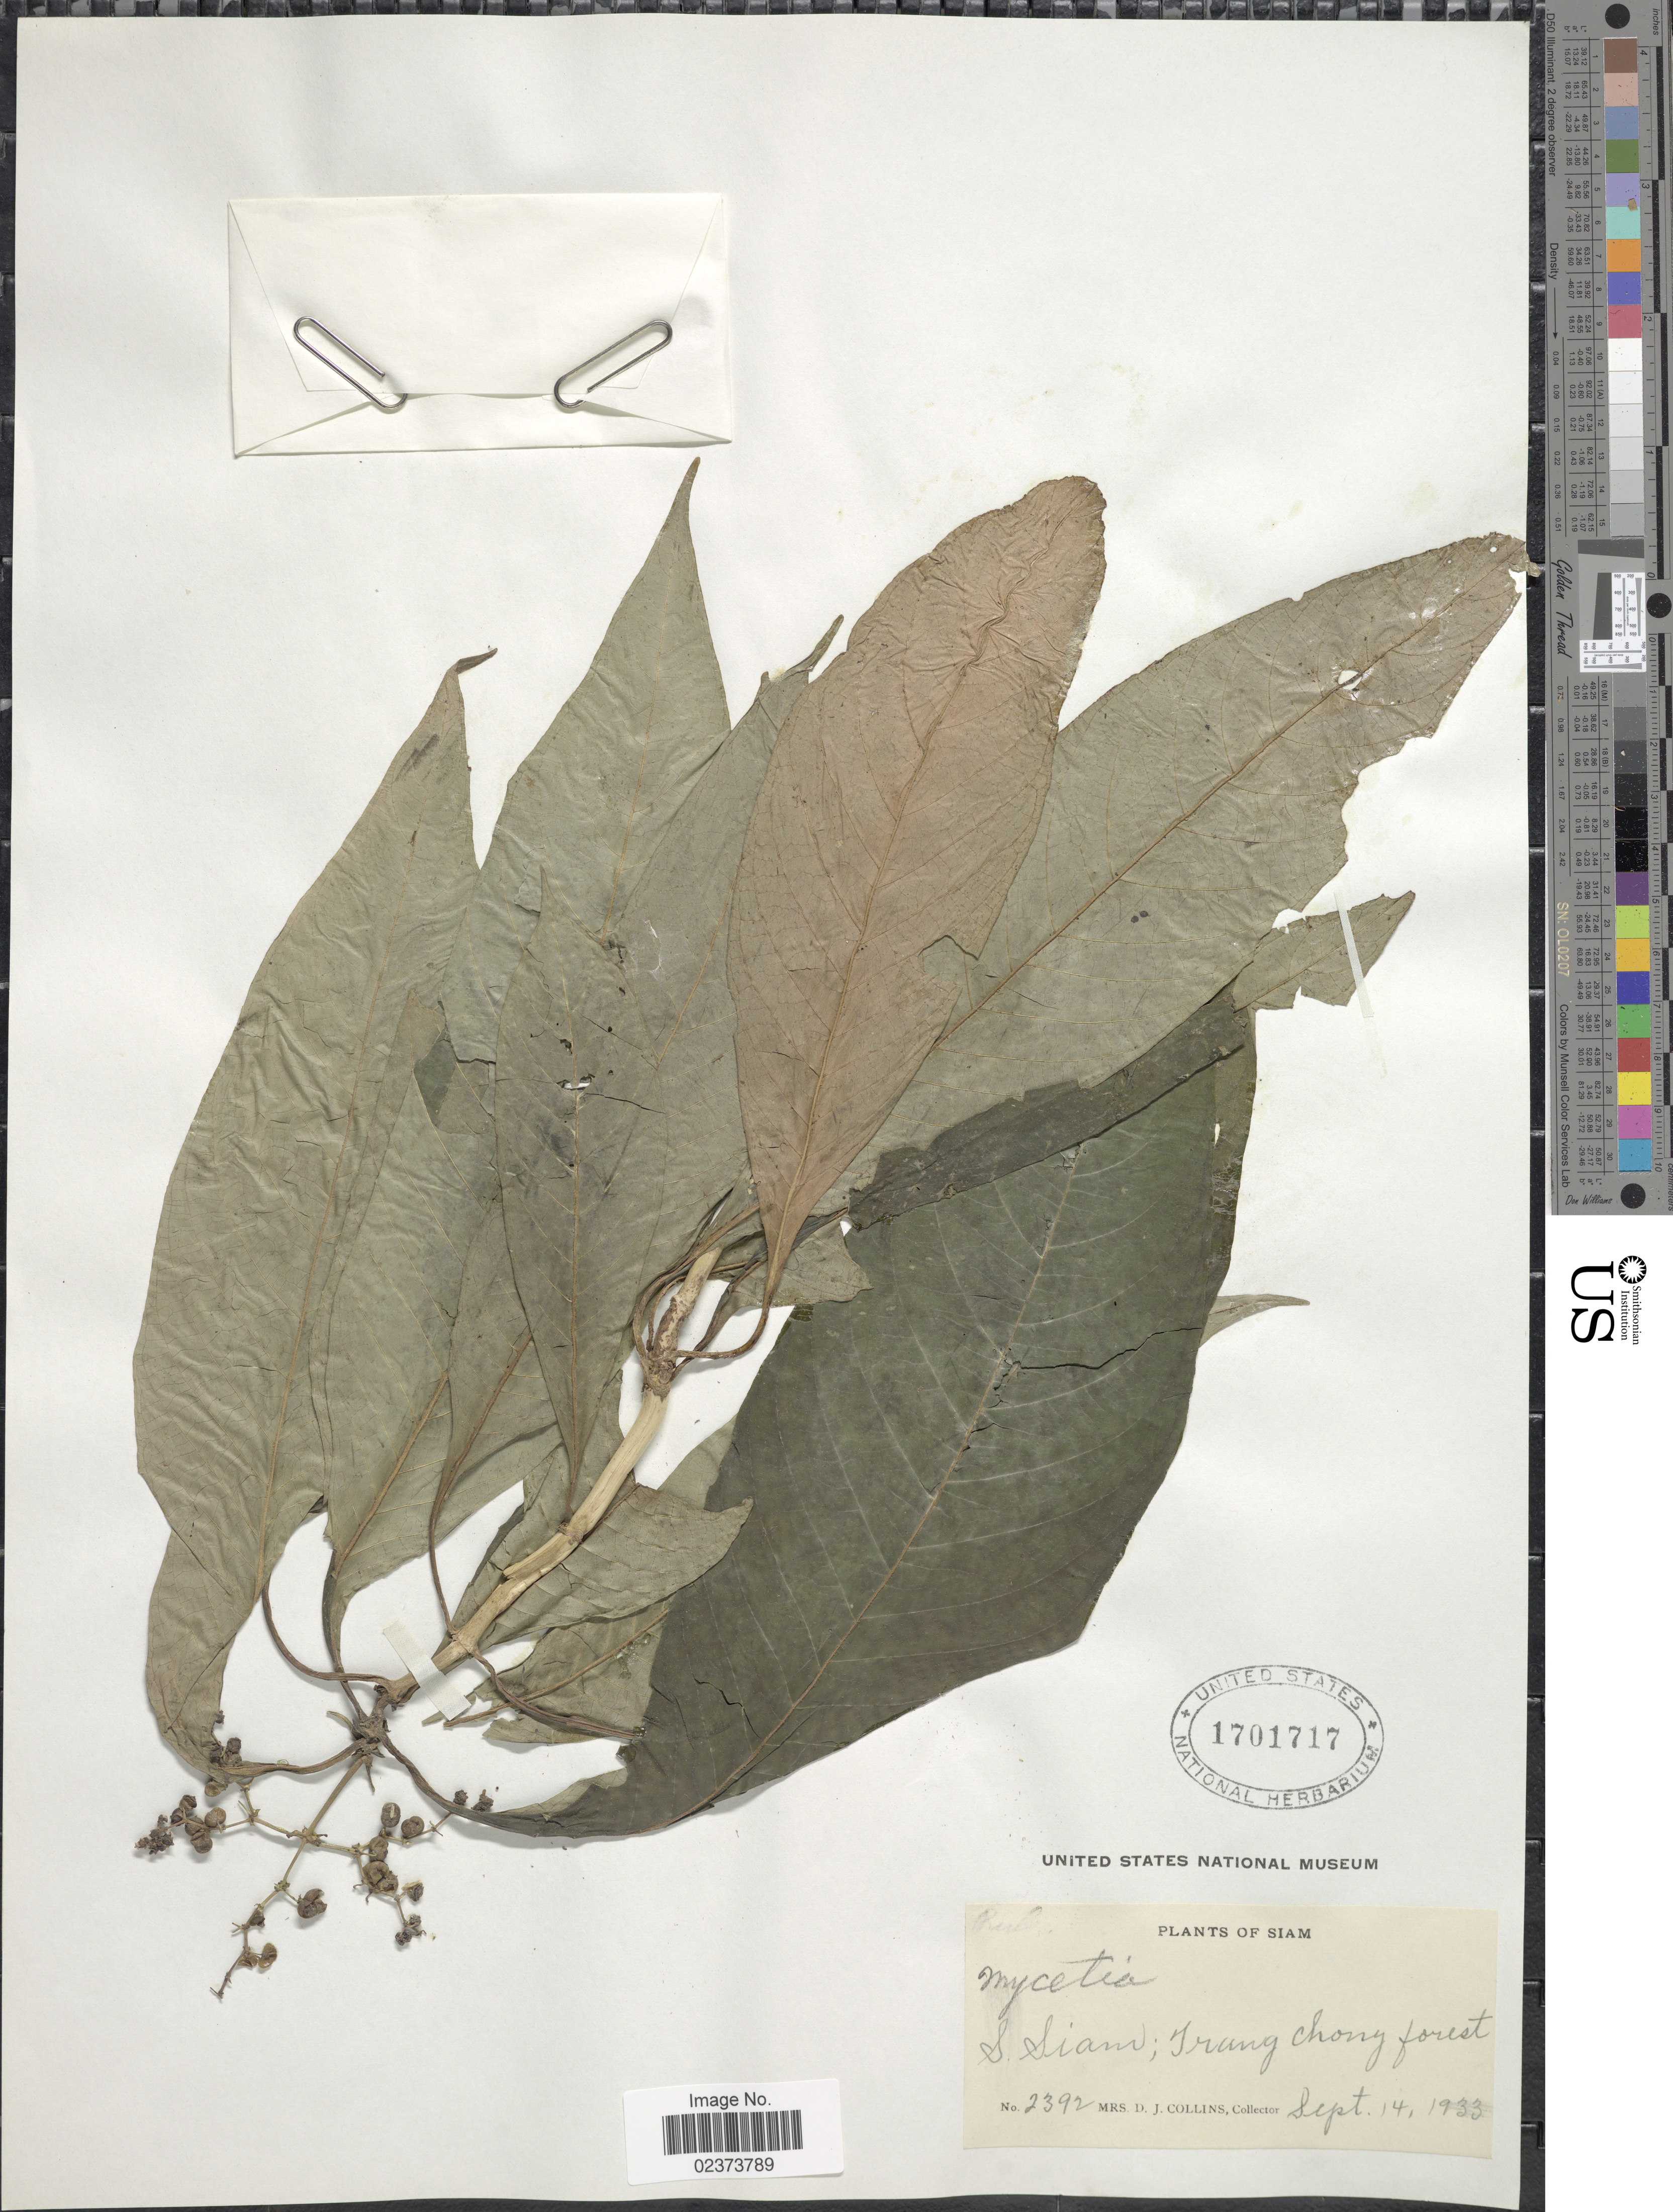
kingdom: Plantae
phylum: Tracheophyta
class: Magnoliopsida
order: Gentianales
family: Rubiaceae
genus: Mycetia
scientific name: Mycetia sp.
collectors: Mrs. D. J. Collins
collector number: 2392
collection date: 1933-09-14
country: Thailand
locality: S. Siam, Trang chong forest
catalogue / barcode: US 1701717